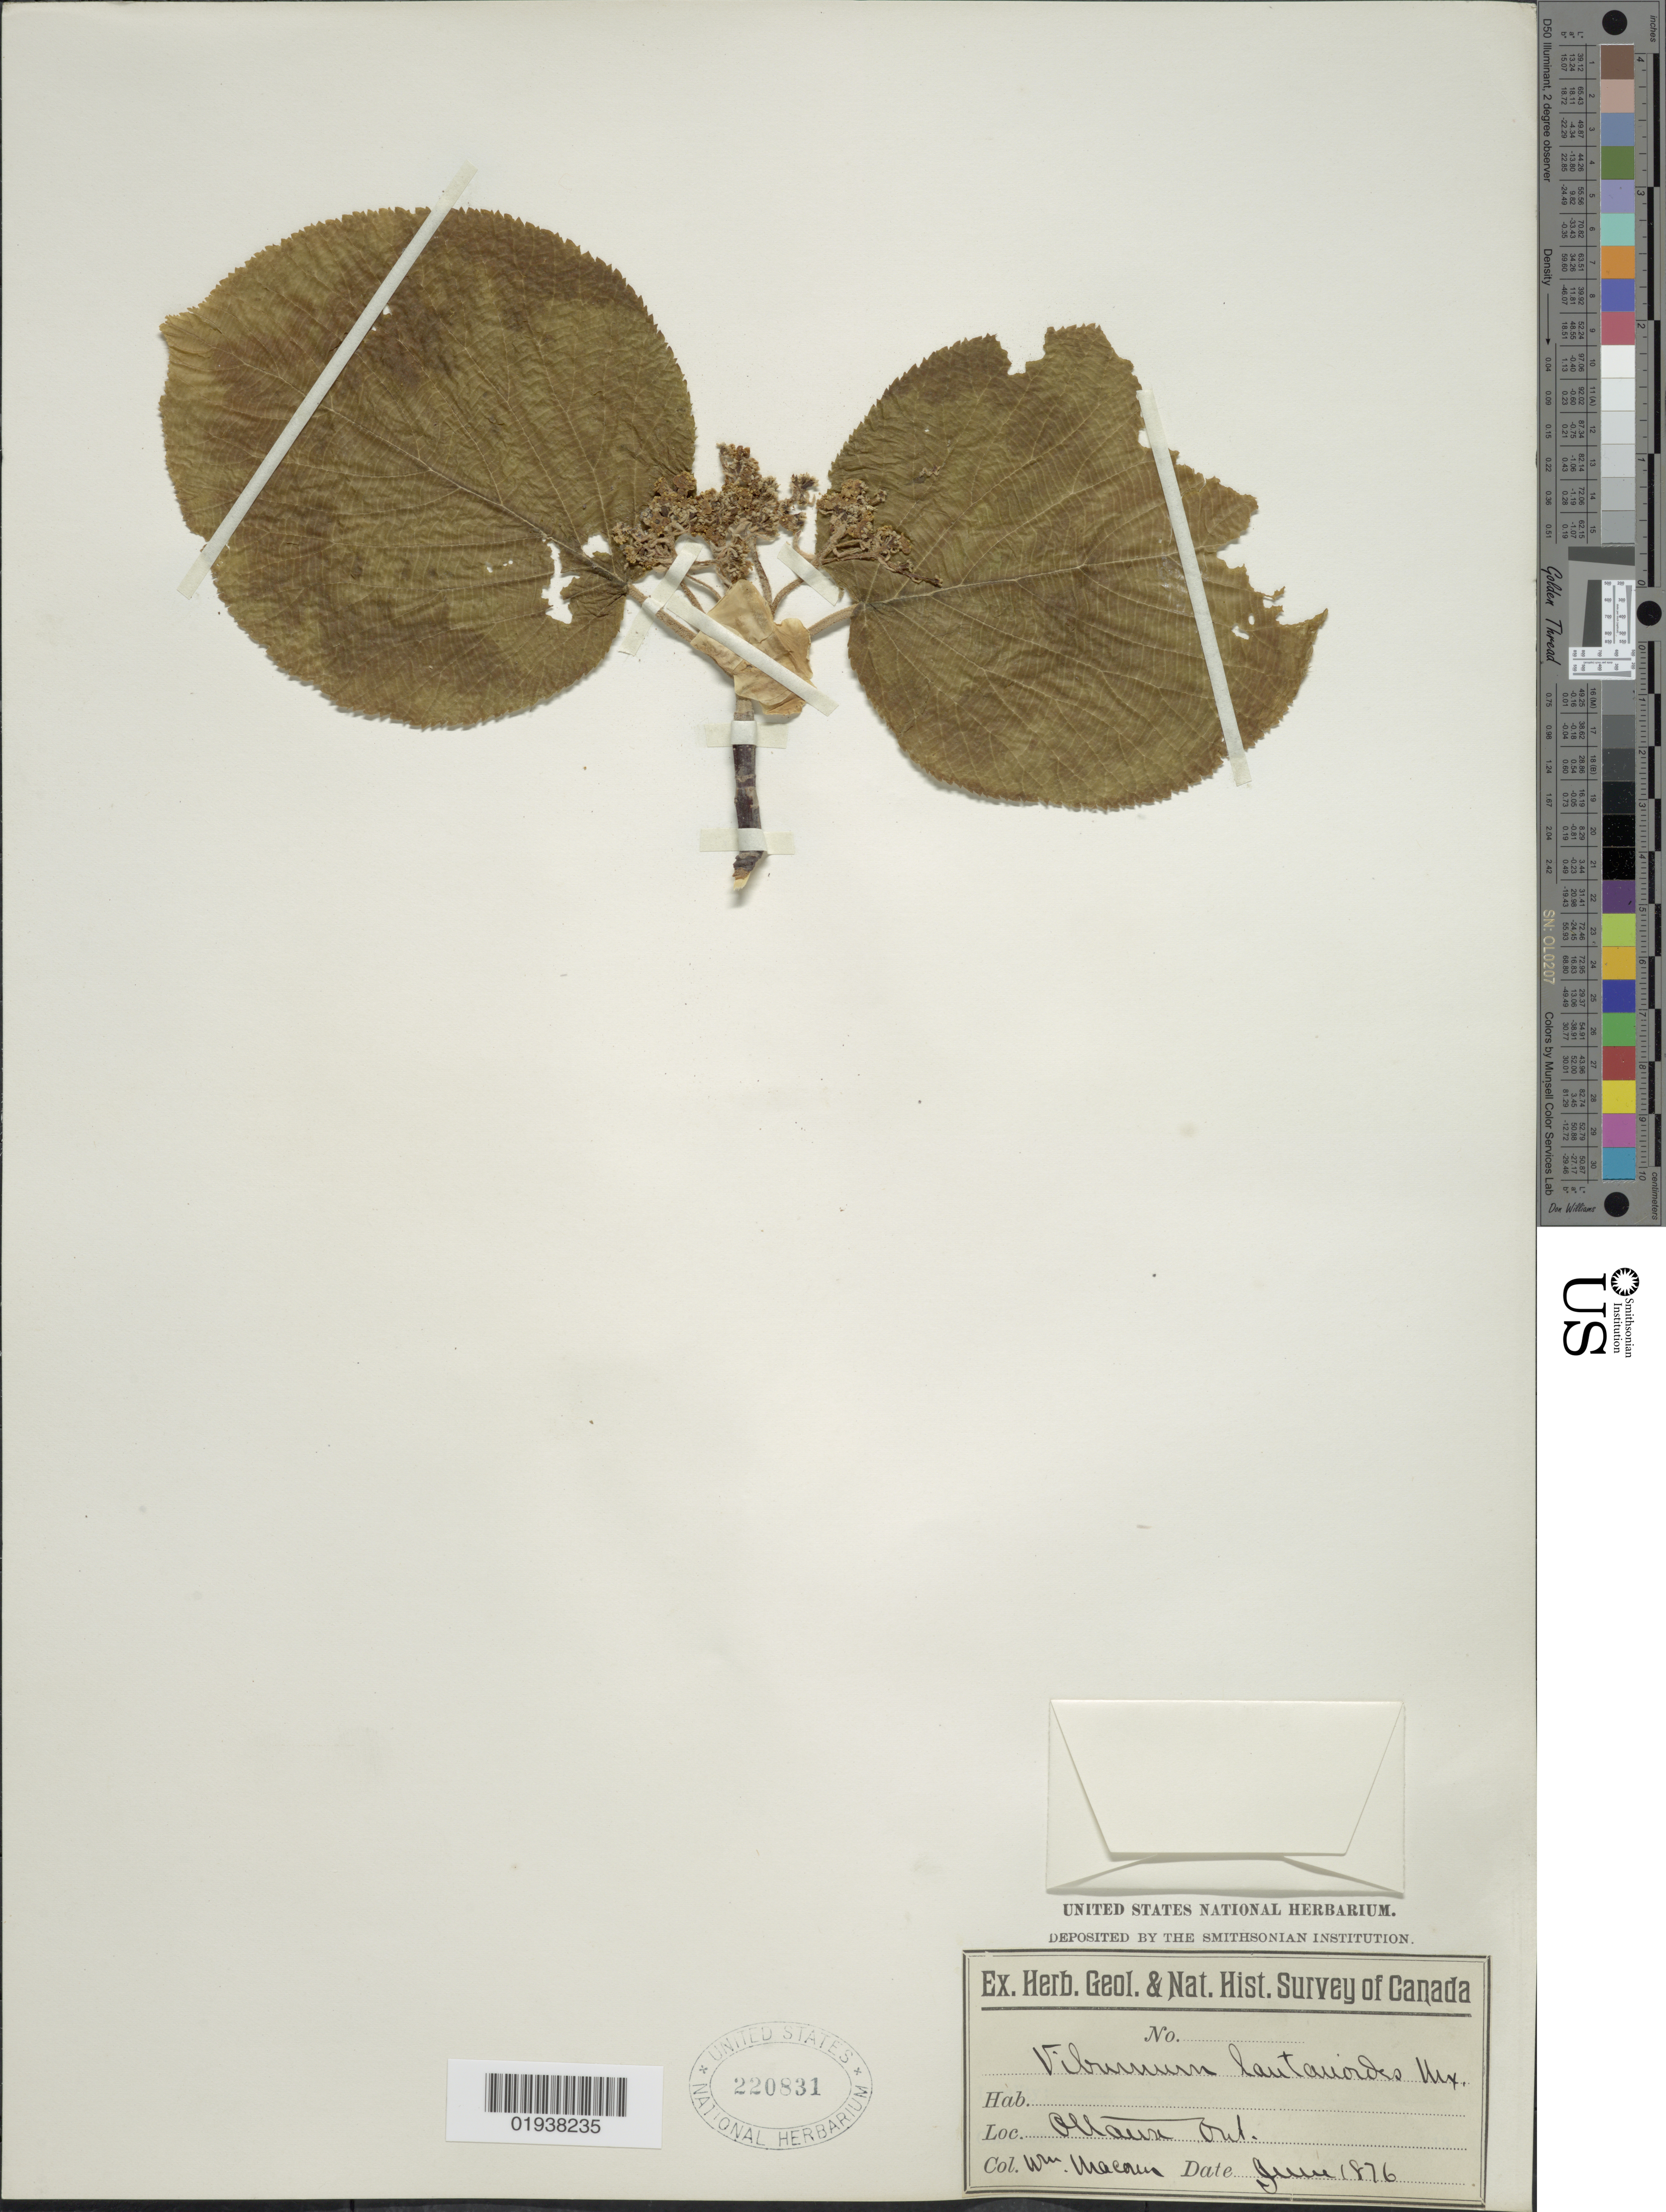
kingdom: Plantae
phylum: Tracheophyta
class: Magnoliopsida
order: Dipsacales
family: Viburnaceae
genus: Viburnum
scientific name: Viburnum alnifolium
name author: Marshall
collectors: W. Macoun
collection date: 1876-06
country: Canada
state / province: Ontario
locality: Ottawa.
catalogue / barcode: US 220831